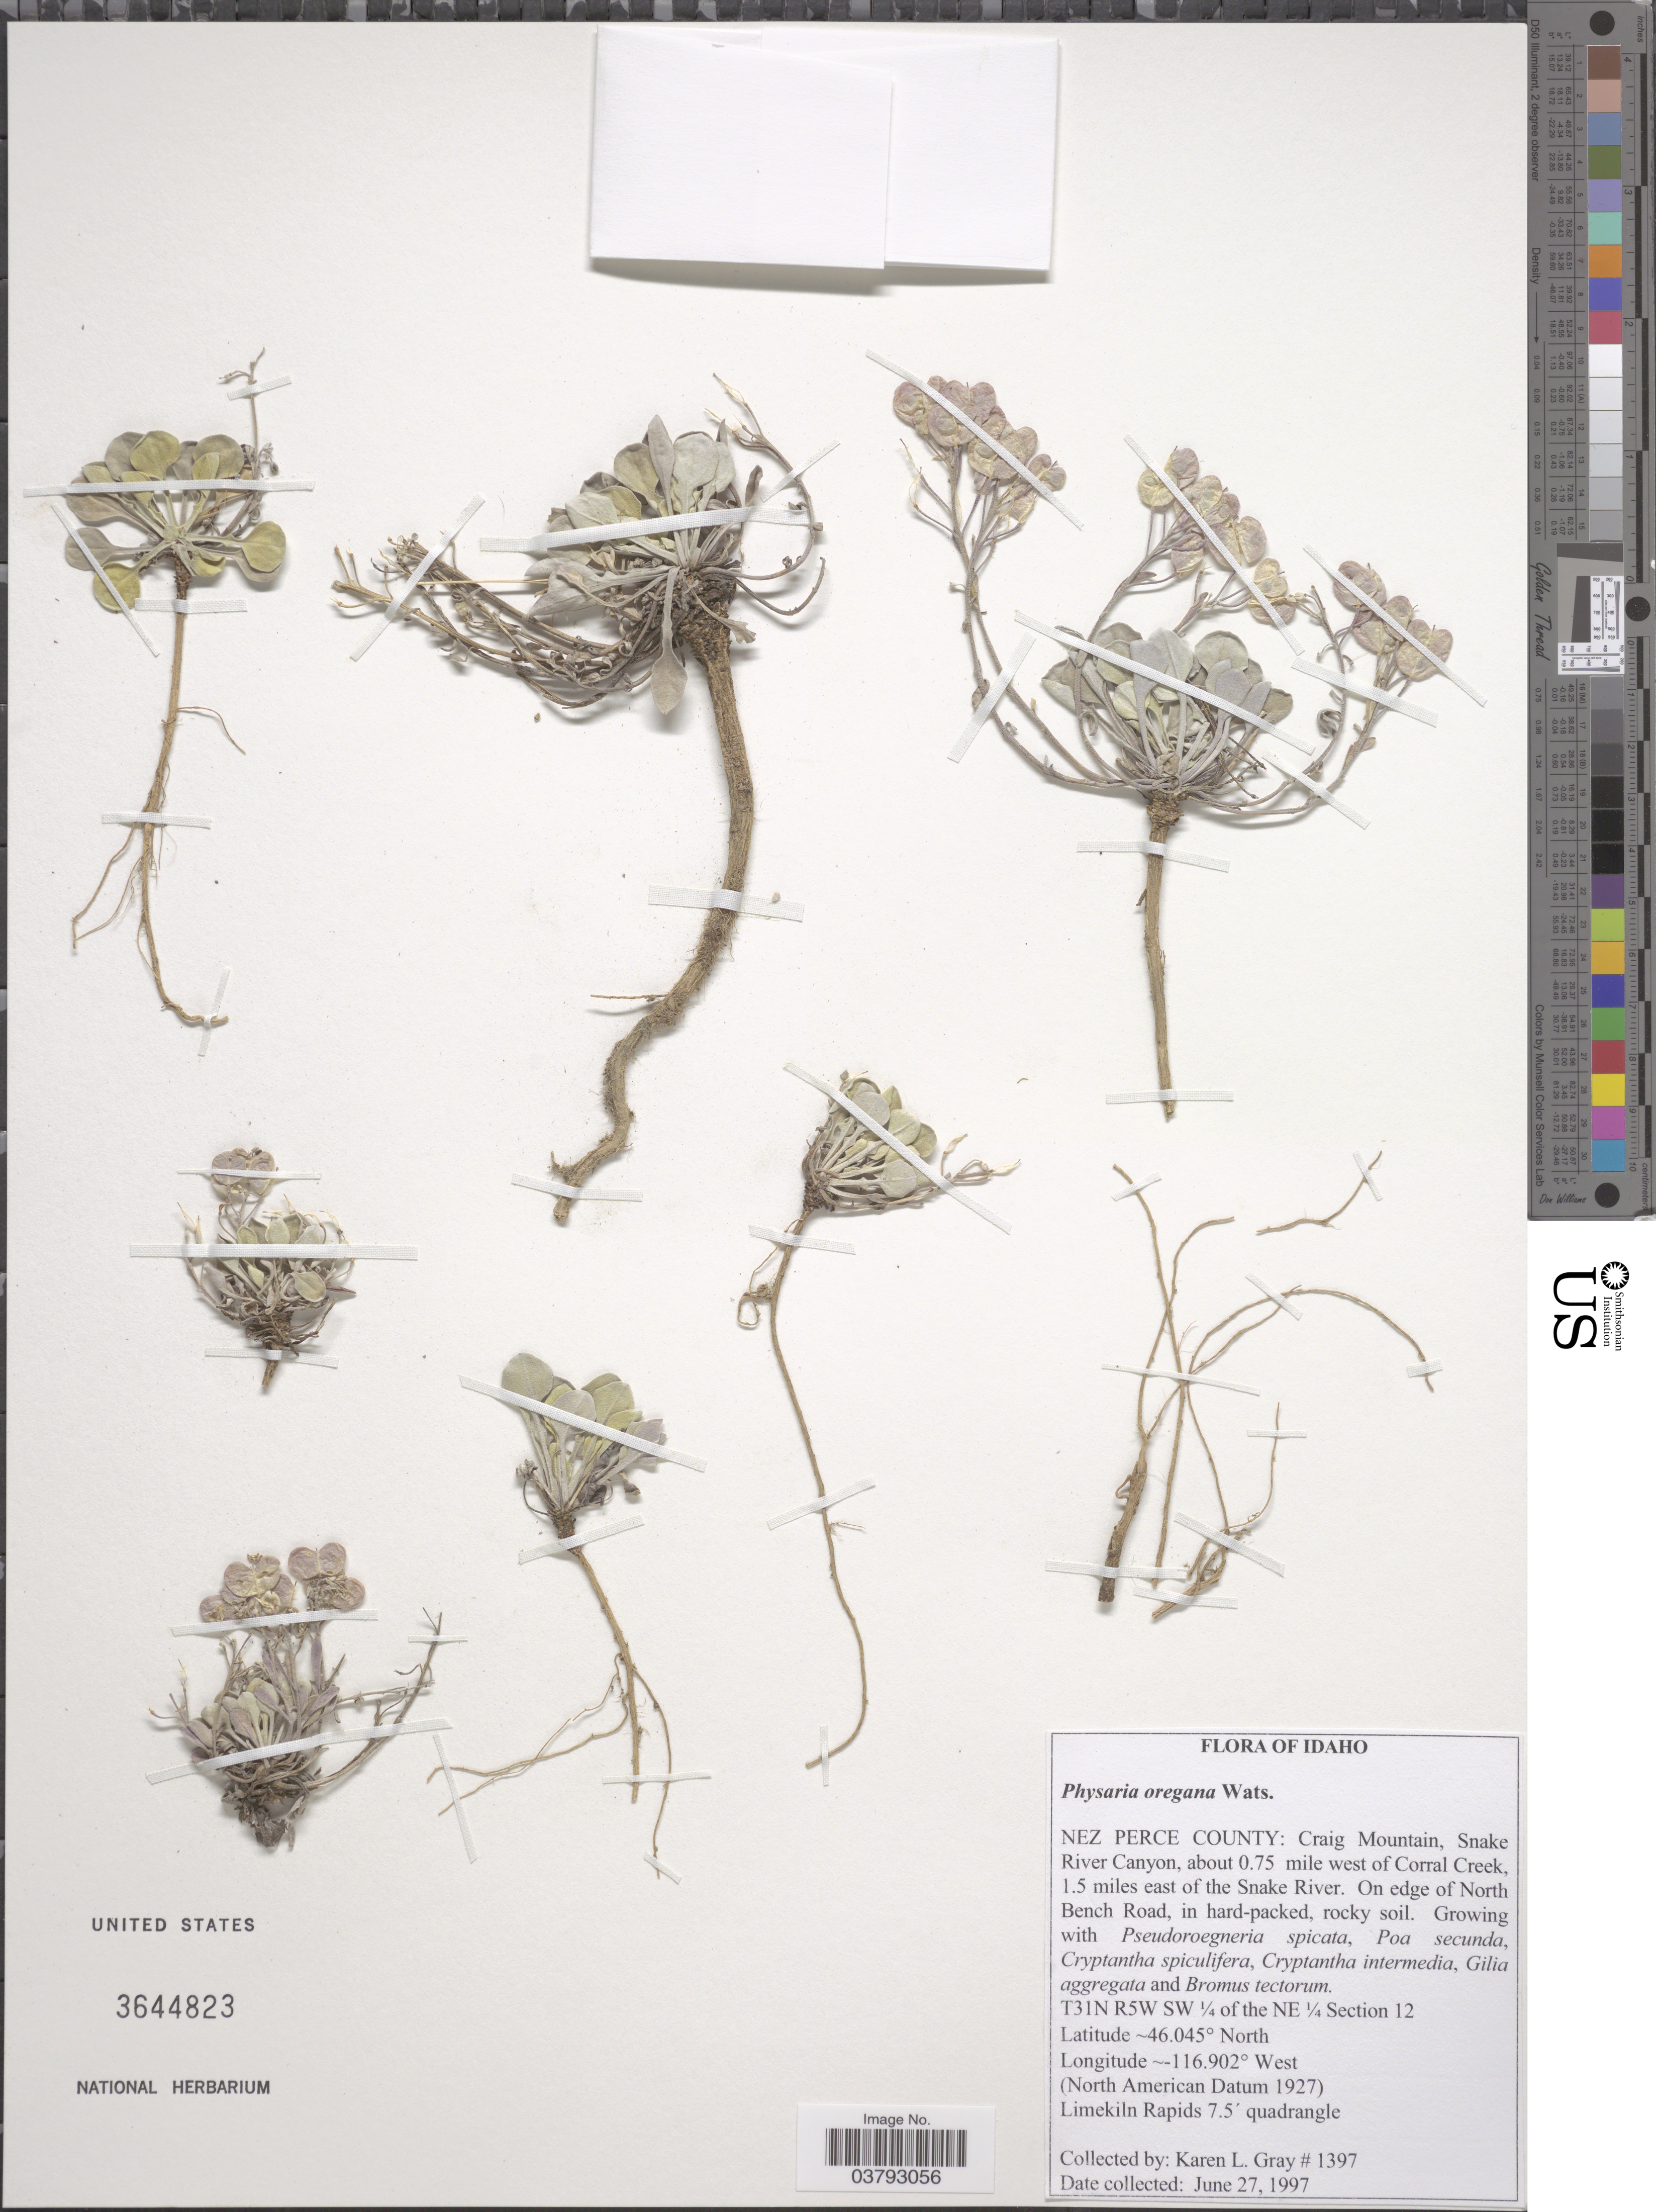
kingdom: Plantae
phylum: Tracheophyta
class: Magnoliopsida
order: Brassicales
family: Brassicaceae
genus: Physaria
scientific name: Physaria oregona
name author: S. Watson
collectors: K. L. Gray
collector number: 1397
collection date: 1997-06-27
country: United States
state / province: Idaho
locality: Nez Perce County: Craig Mountain, Snake River Canyon, about 0.75 mile west of Corral Creek, 1.5 miles east of the Snake River. On edge of North Bench Road. T31N R5W SW ¼ of the NE ¼ Section 12.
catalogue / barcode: US 3644823